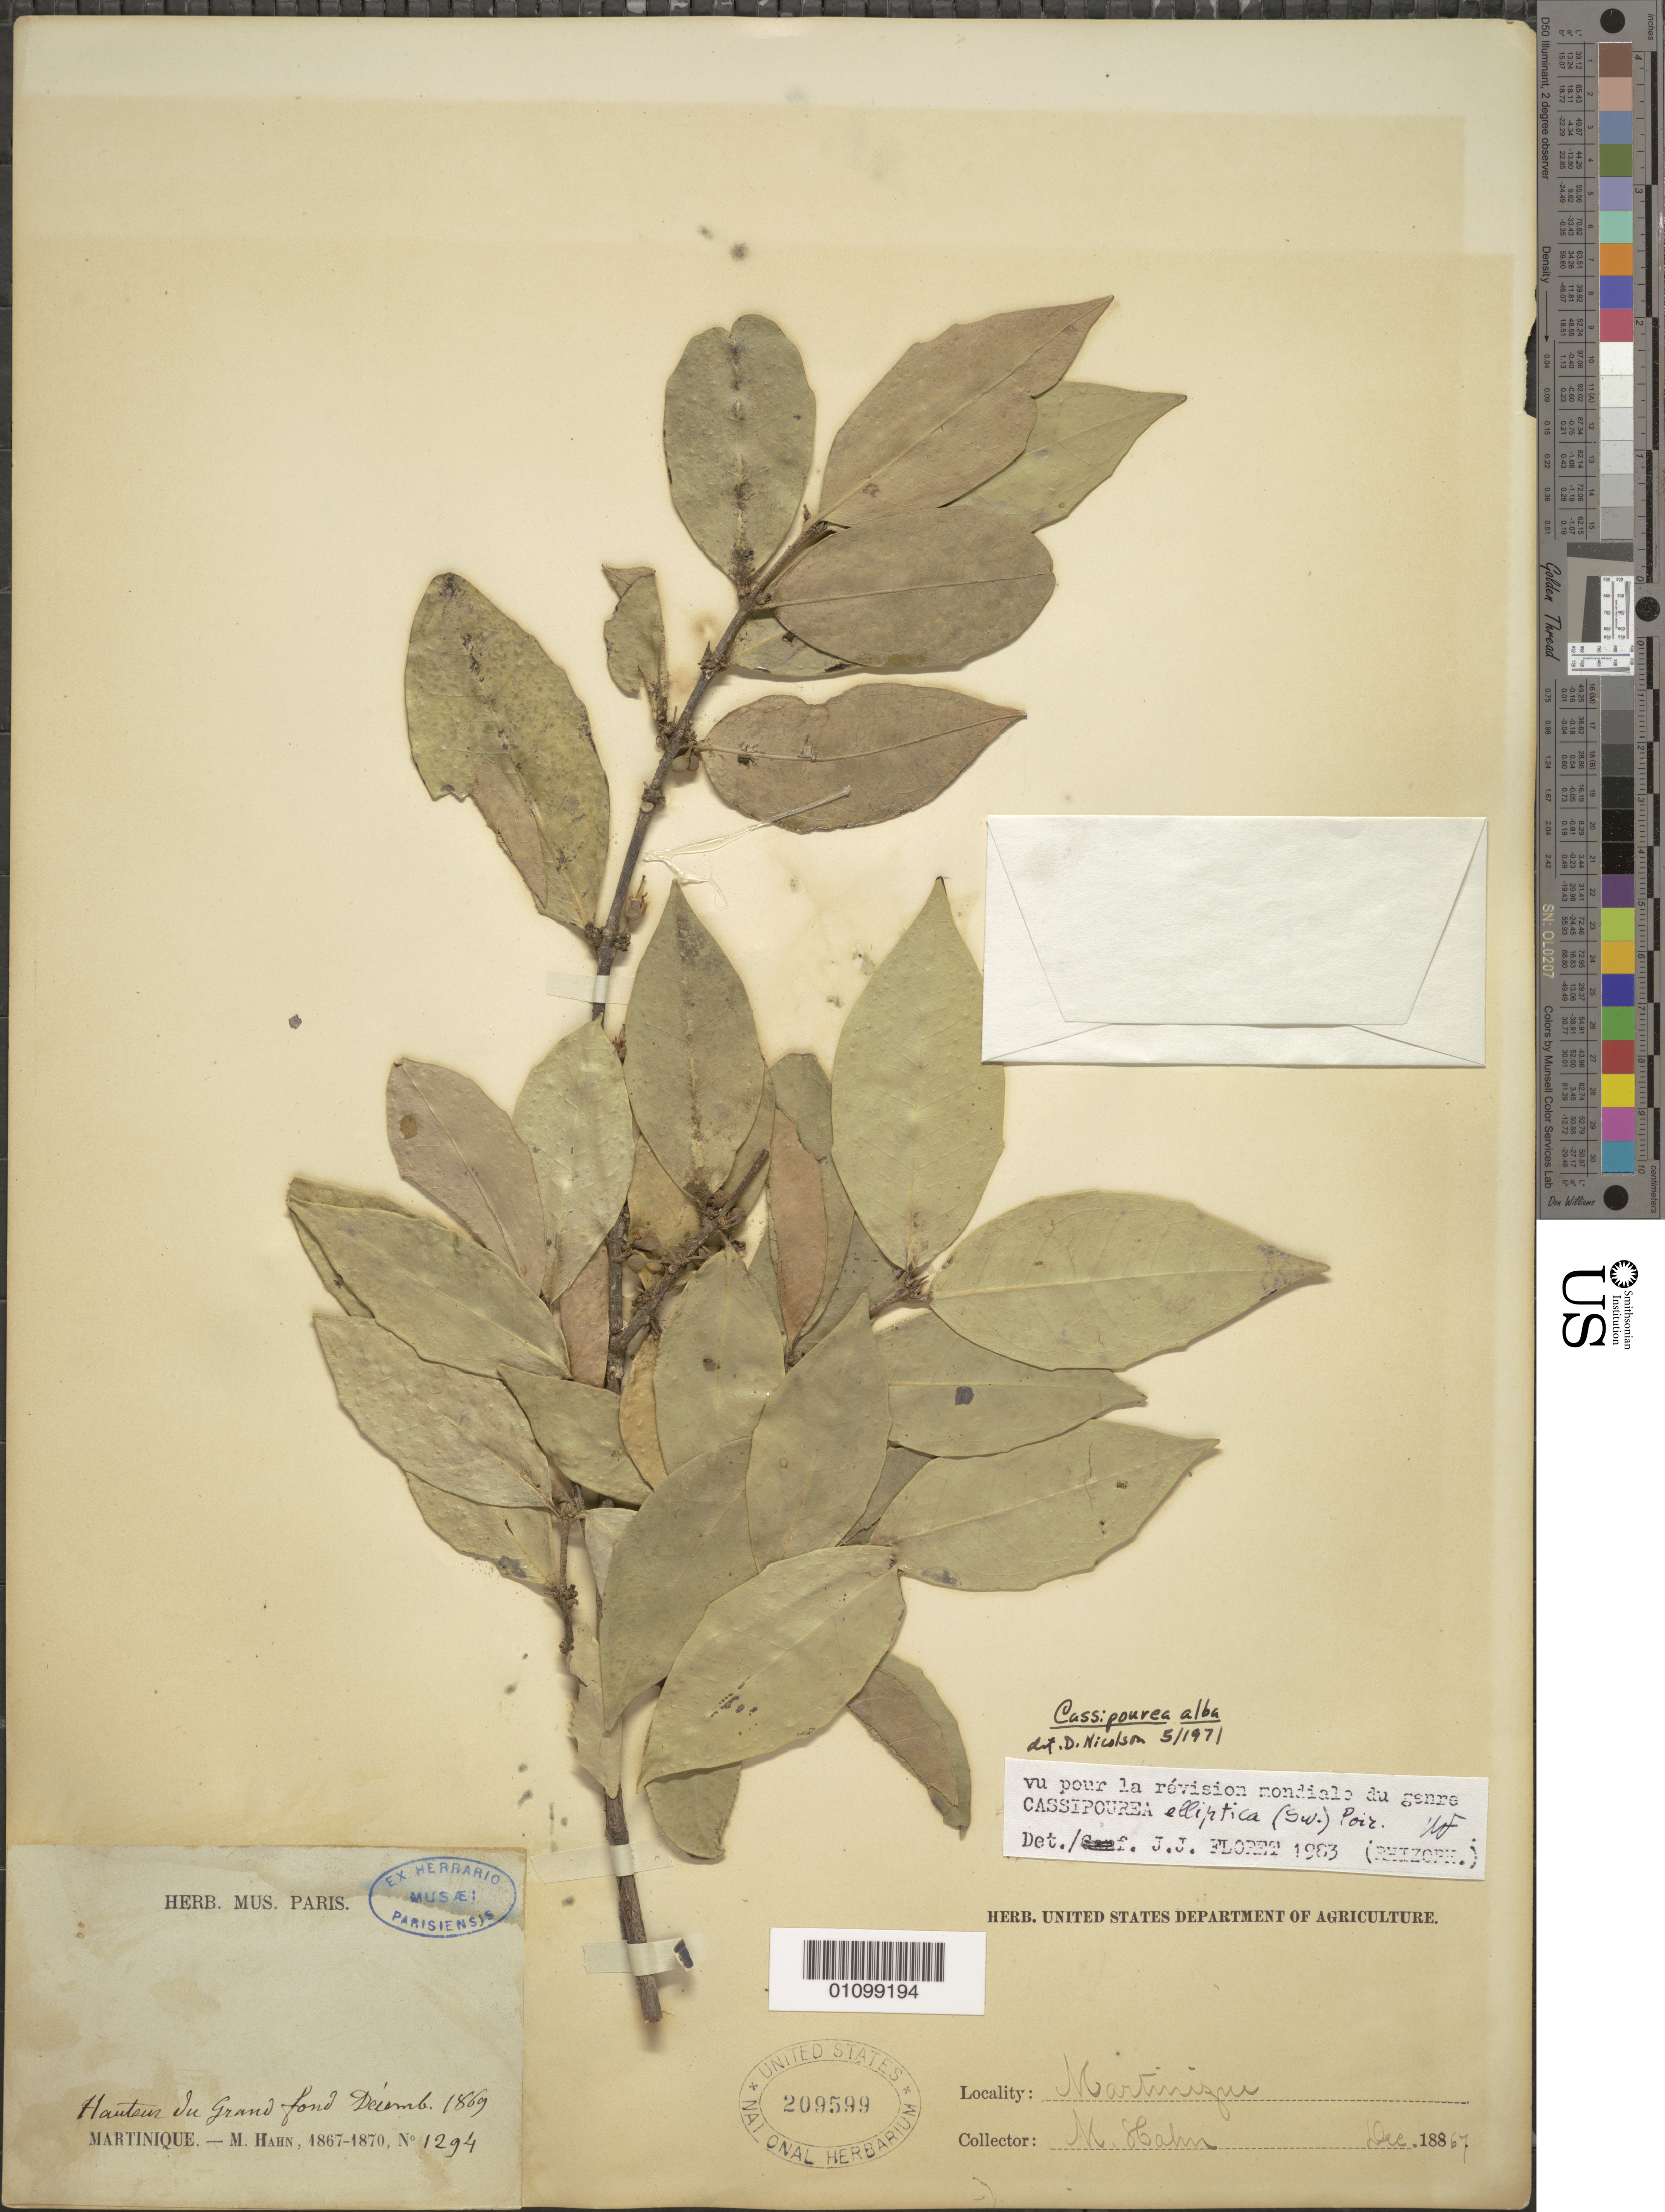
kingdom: Plantae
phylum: Tracheophyta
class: Magnoliopsida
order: Malpighiales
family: Rhizophoraceae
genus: Cassipourea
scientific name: Cassipourea guianensis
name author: Aubl.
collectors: M. Hahn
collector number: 1294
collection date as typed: Dec 1867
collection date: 1867-12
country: Martinique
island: Martinique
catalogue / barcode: US 209599